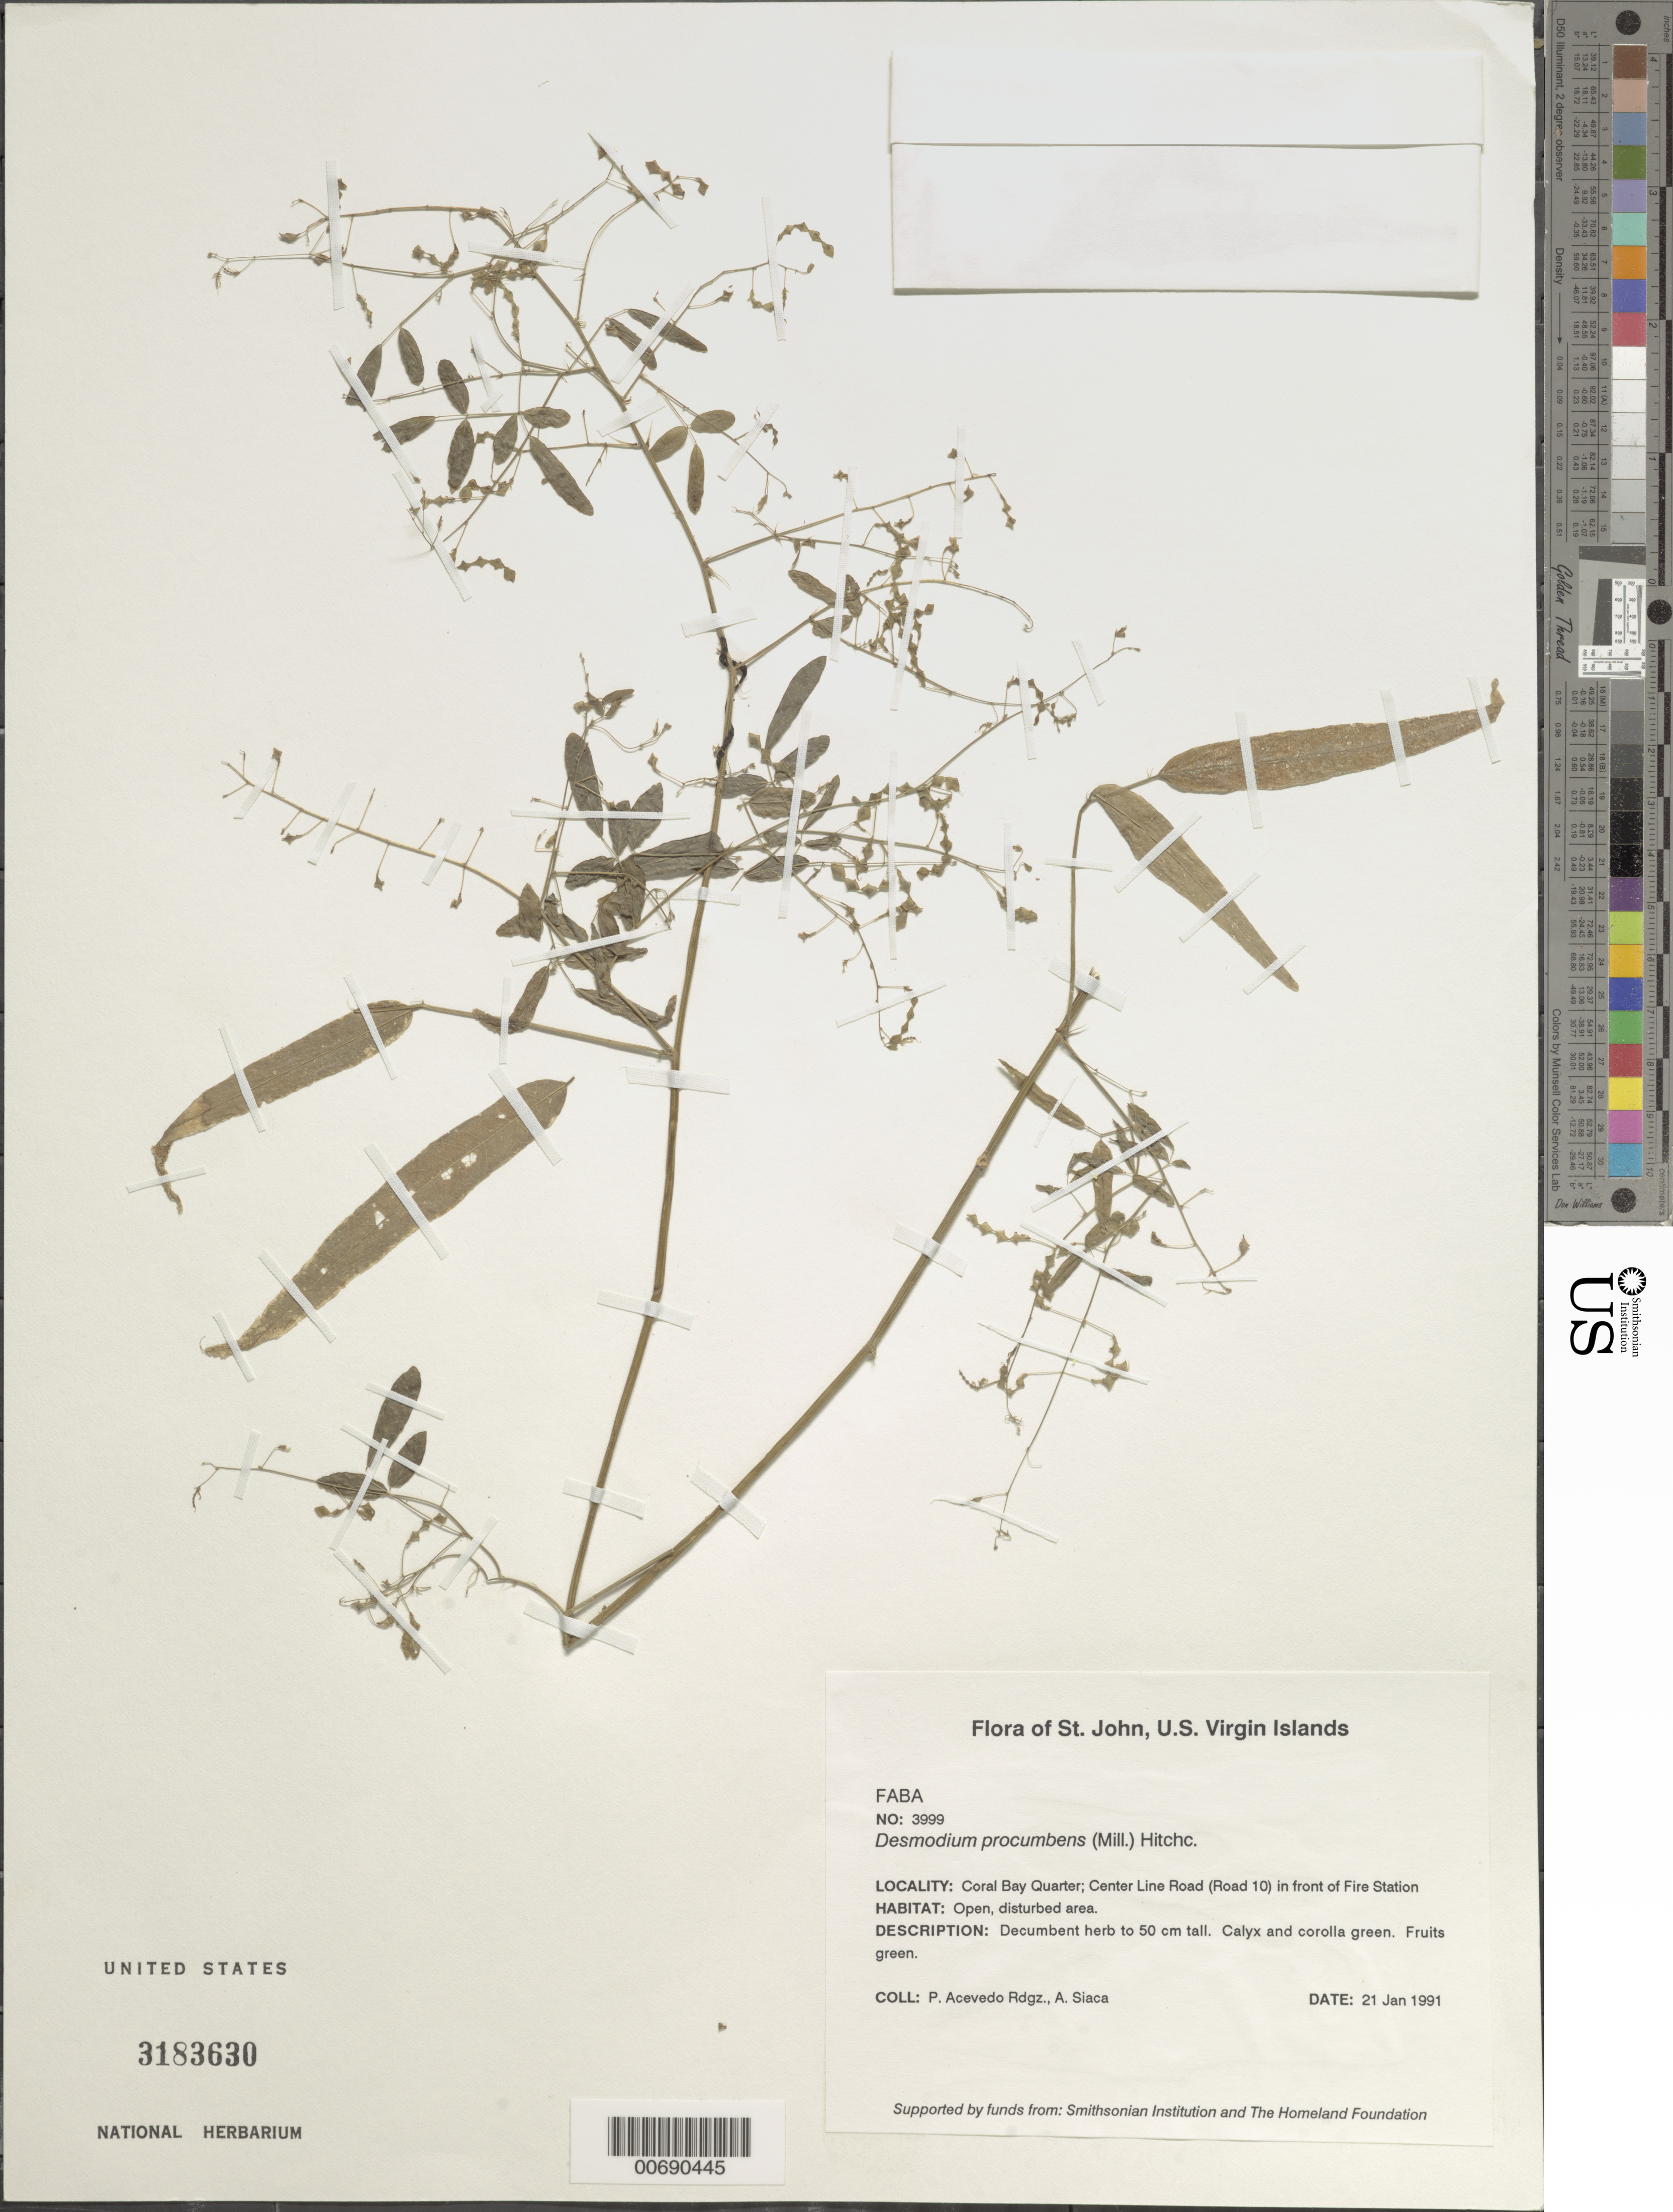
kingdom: Plantae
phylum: Tracheophyta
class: Magnoliopsida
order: Fabales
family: Fabaceae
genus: Desmodium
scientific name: Desmodium procumbens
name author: (Mill.) Hitchc.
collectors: P. Acevedo-Rodr. & A. Siaca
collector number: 3999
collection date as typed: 21 Jan 1991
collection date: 1991-01-21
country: U.S. Virgin Islands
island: St. John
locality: Coral Bay Quarter; Center Line Road (Road 10) in front of Fire Station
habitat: Open, disturbed area.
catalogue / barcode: US 3183630